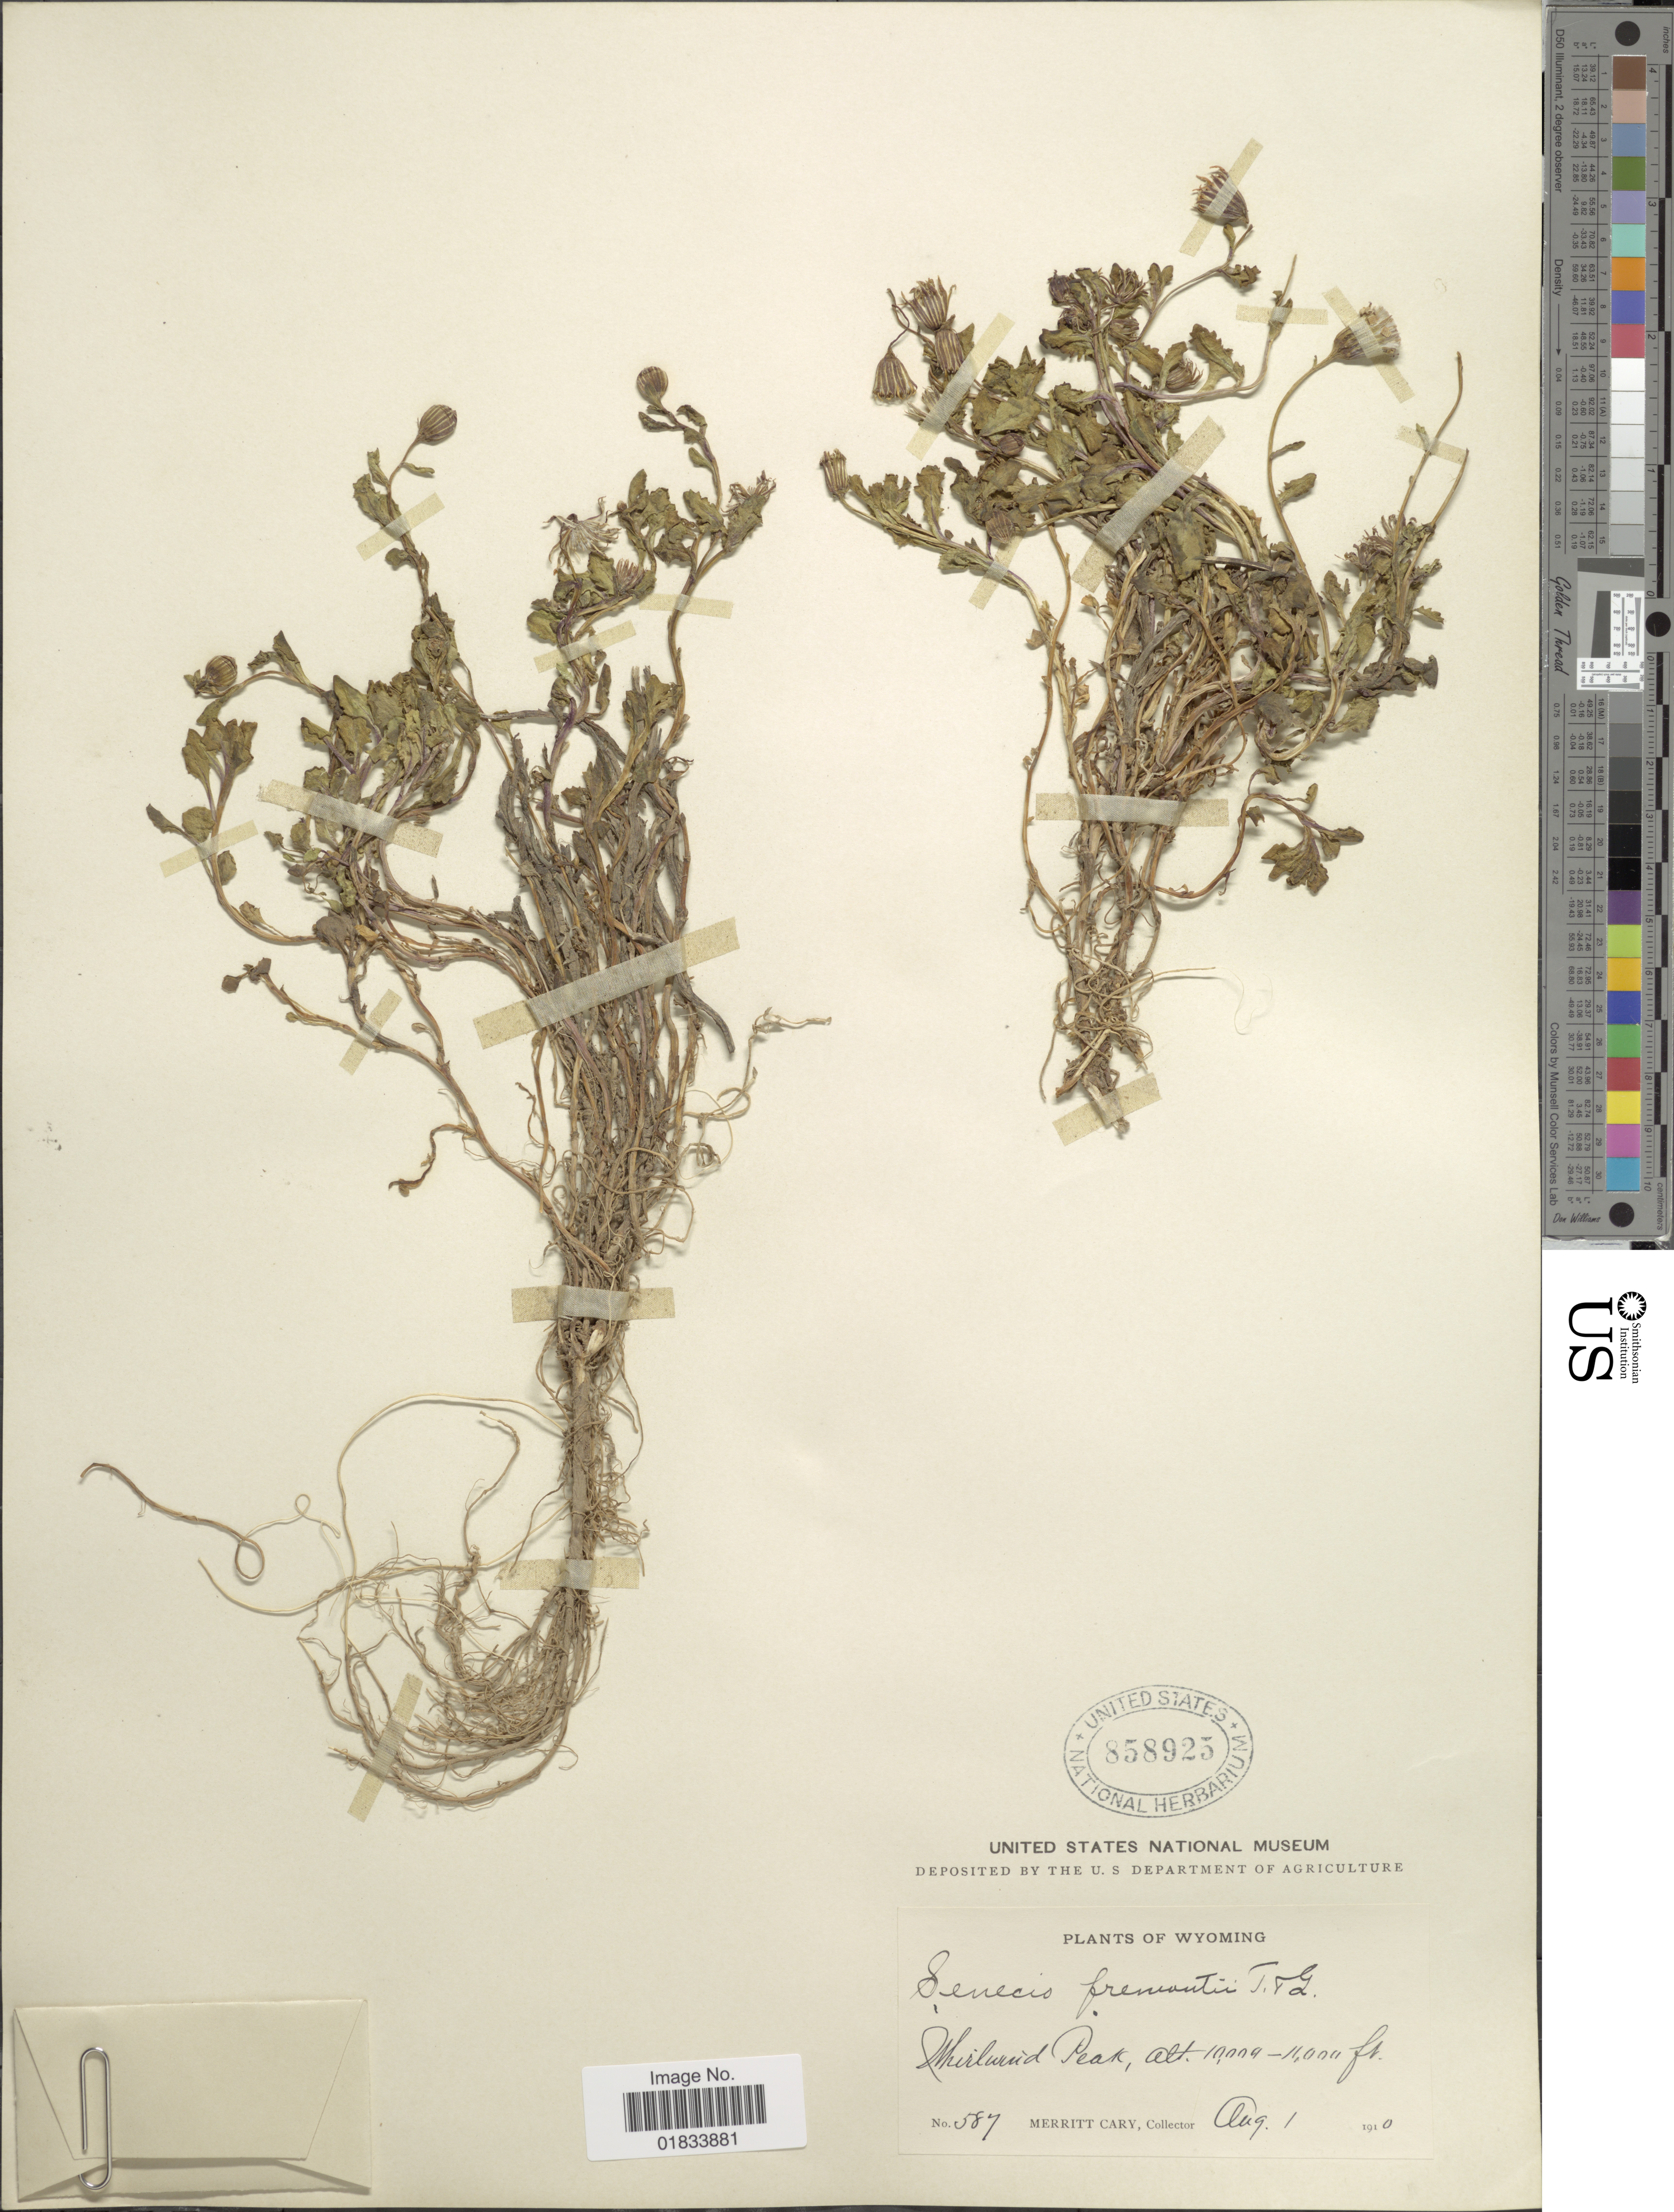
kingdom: Plantae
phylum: Tracheophyta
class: Magnoliopsida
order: Asterales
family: Asteraceae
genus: Senecio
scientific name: Senecio fremontii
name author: Torr. & A. Gray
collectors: M. Cary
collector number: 587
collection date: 1910-08-01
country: United States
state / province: Wyoming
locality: Whirlwind Peak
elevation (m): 3048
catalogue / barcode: US 858925